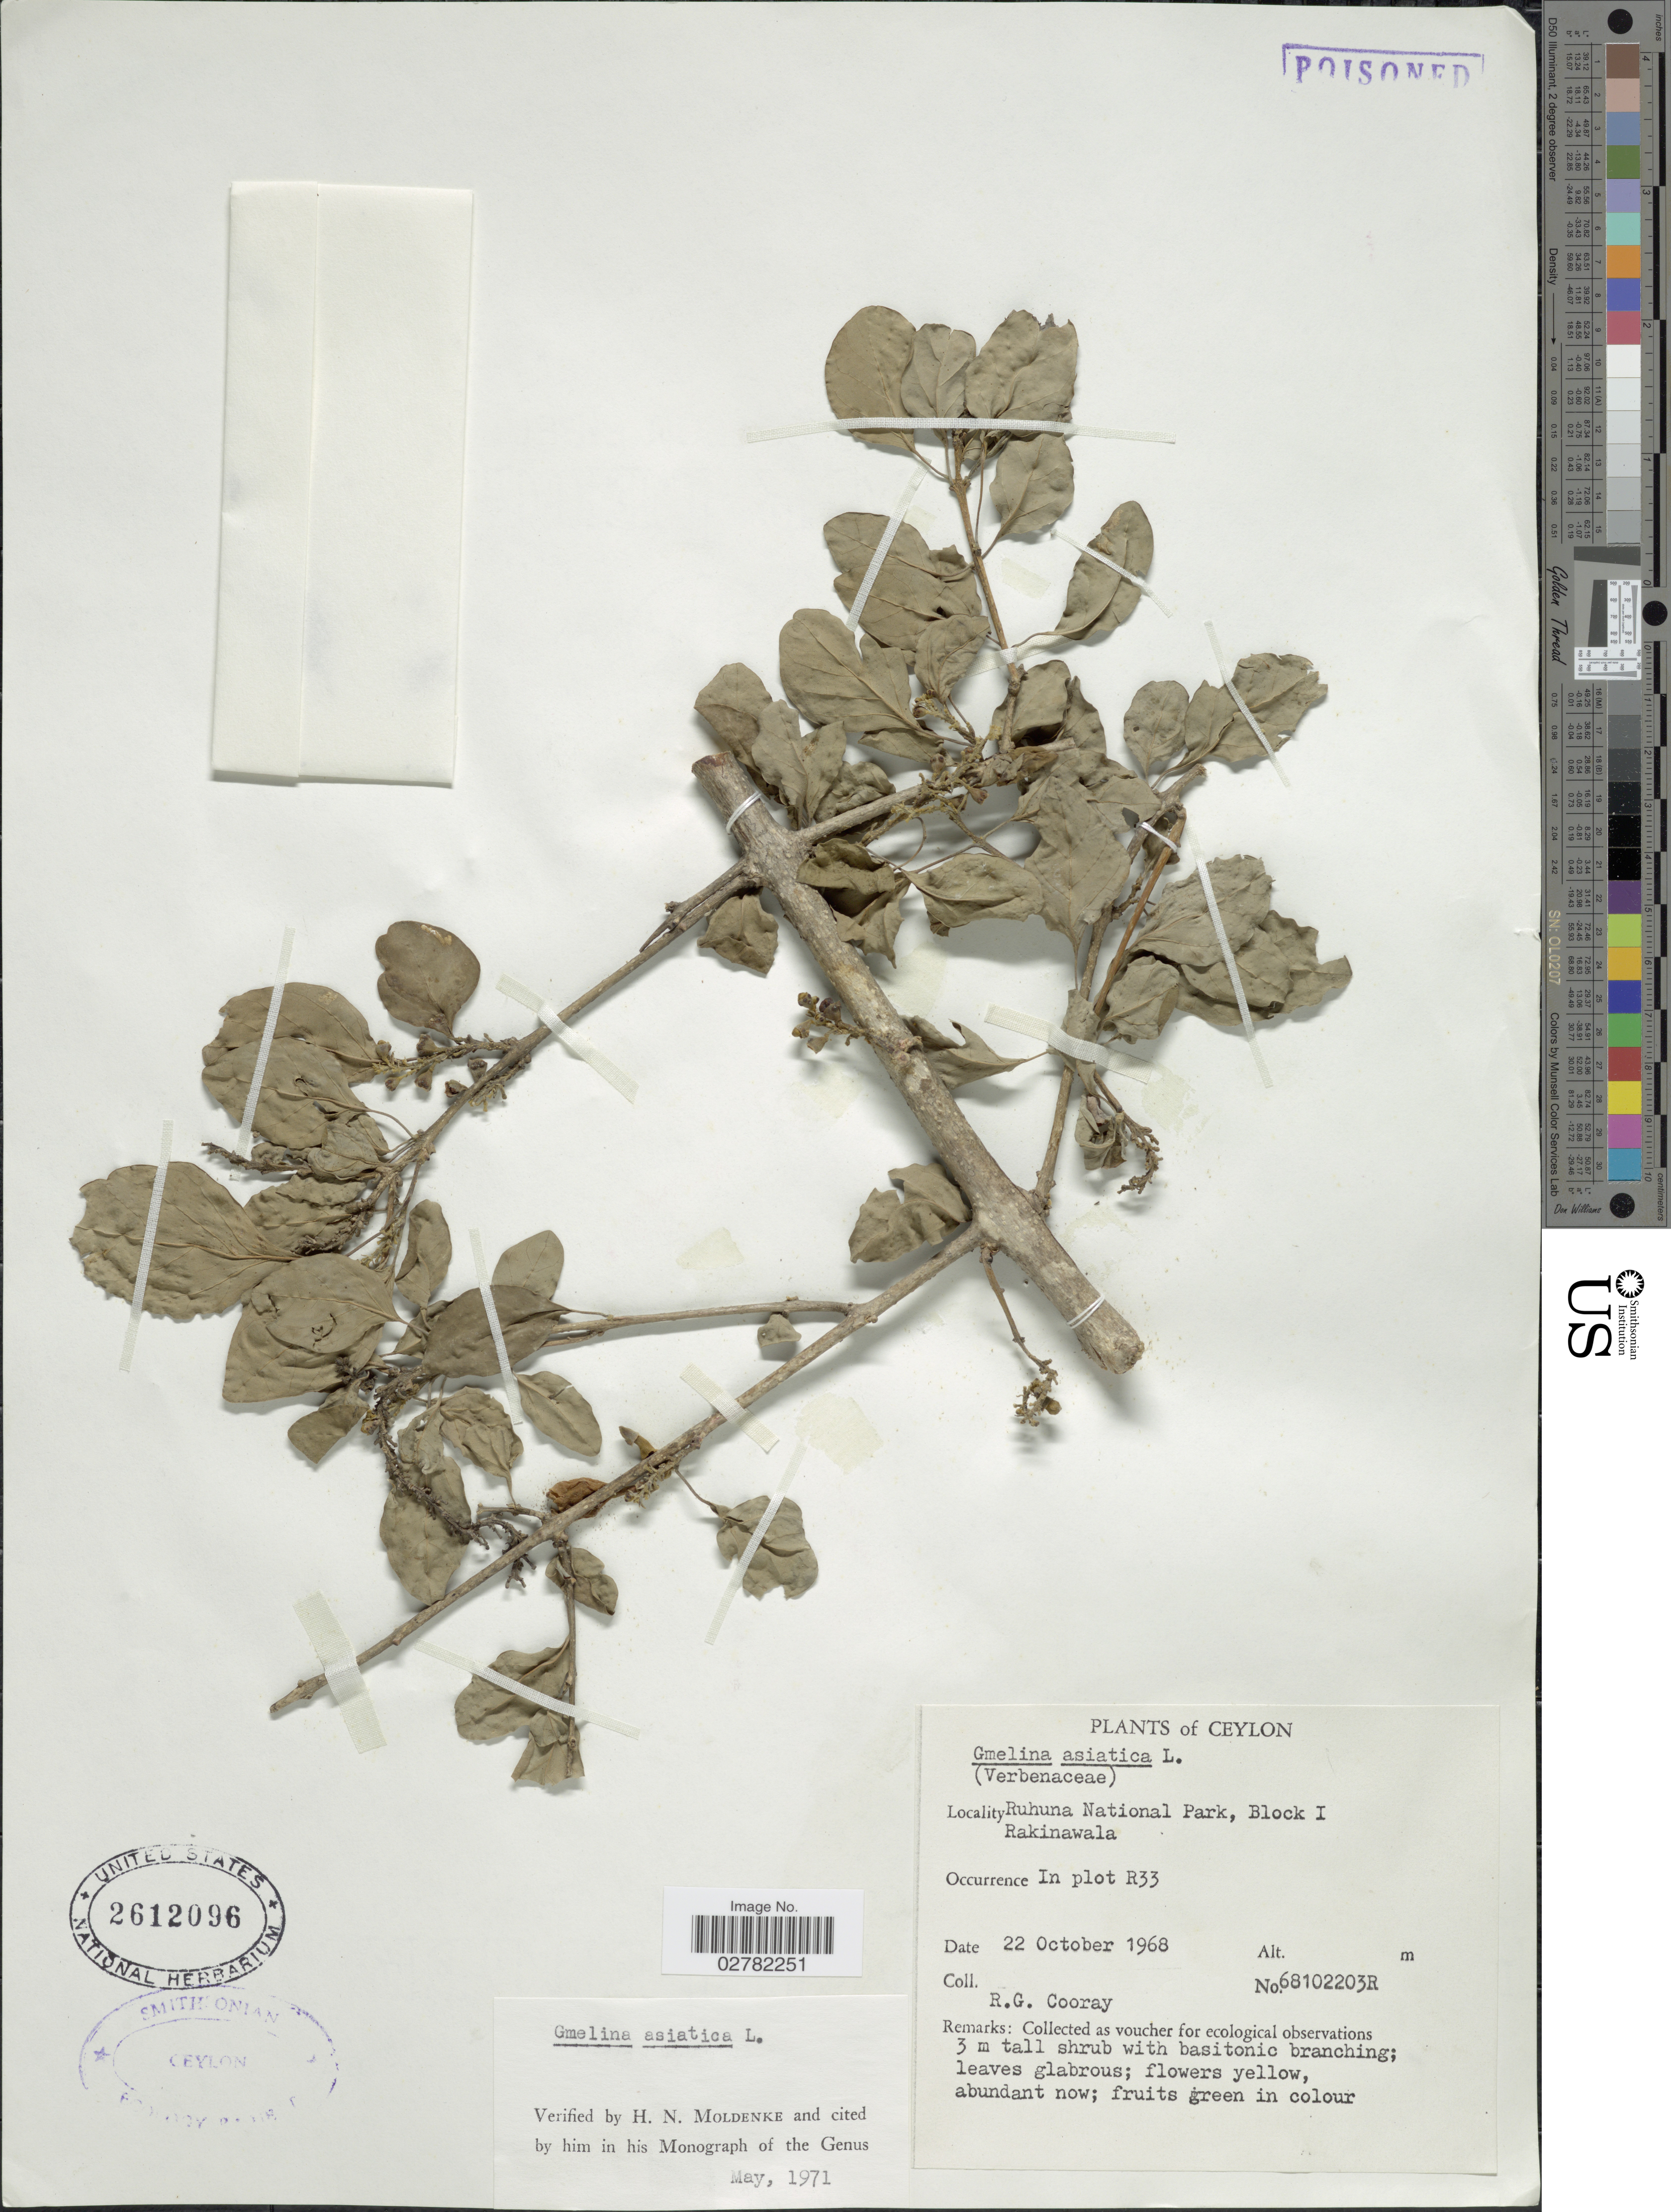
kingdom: Plantae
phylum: Tracheophyta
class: Magnoliopsida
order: Lamiales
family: Lamiaceae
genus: Gmelina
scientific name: Gmelina asiatica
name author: L.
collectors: R. Cooray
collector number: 68102203R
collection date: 1968-10-22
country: Sri Lanka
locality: Ceylon. Ruhuna National Park, Block I Rakinawala. In plot R33.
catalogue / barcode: US 2612096